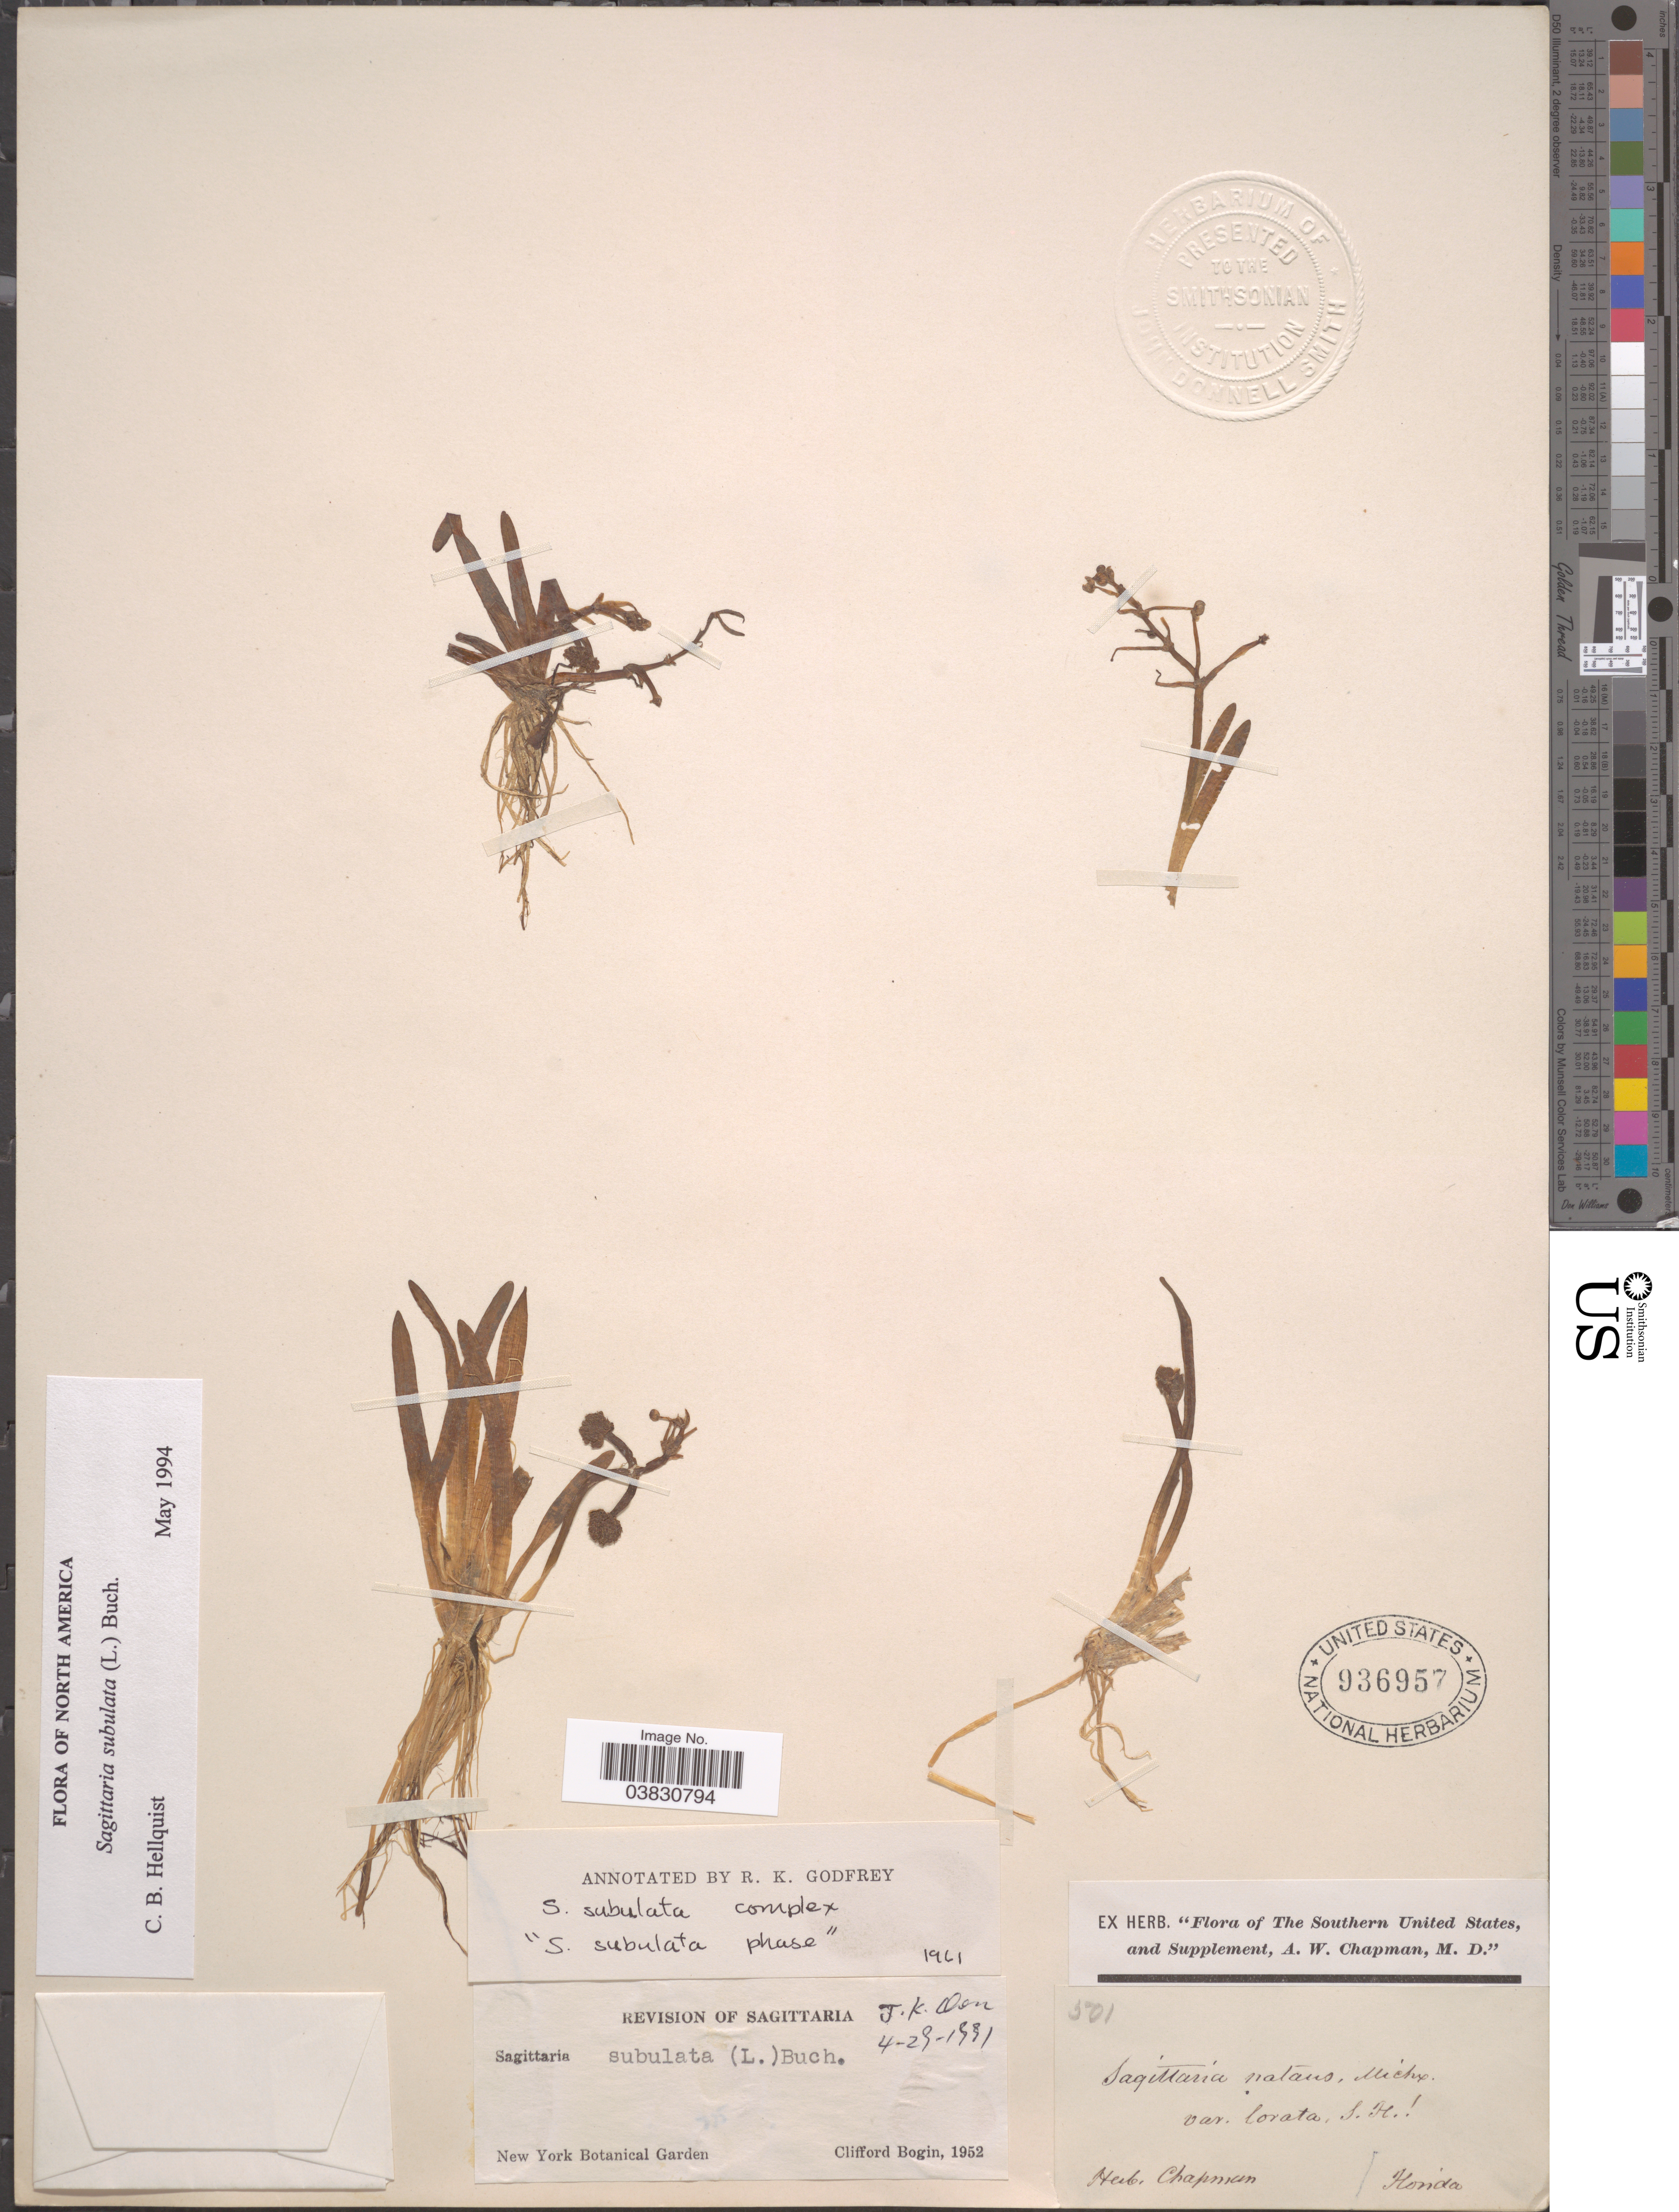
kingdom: Plantae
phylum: Tracheophyta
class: Liliopsida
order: Alismatales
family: Alismataceae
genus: Sagittaria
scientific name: Sagittaria subulata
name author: (L.) Buchenau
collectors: ex herb. A.W. Chapman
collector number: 501?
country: United States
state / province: Florida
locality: The Southern United States.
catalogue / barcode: US 936957